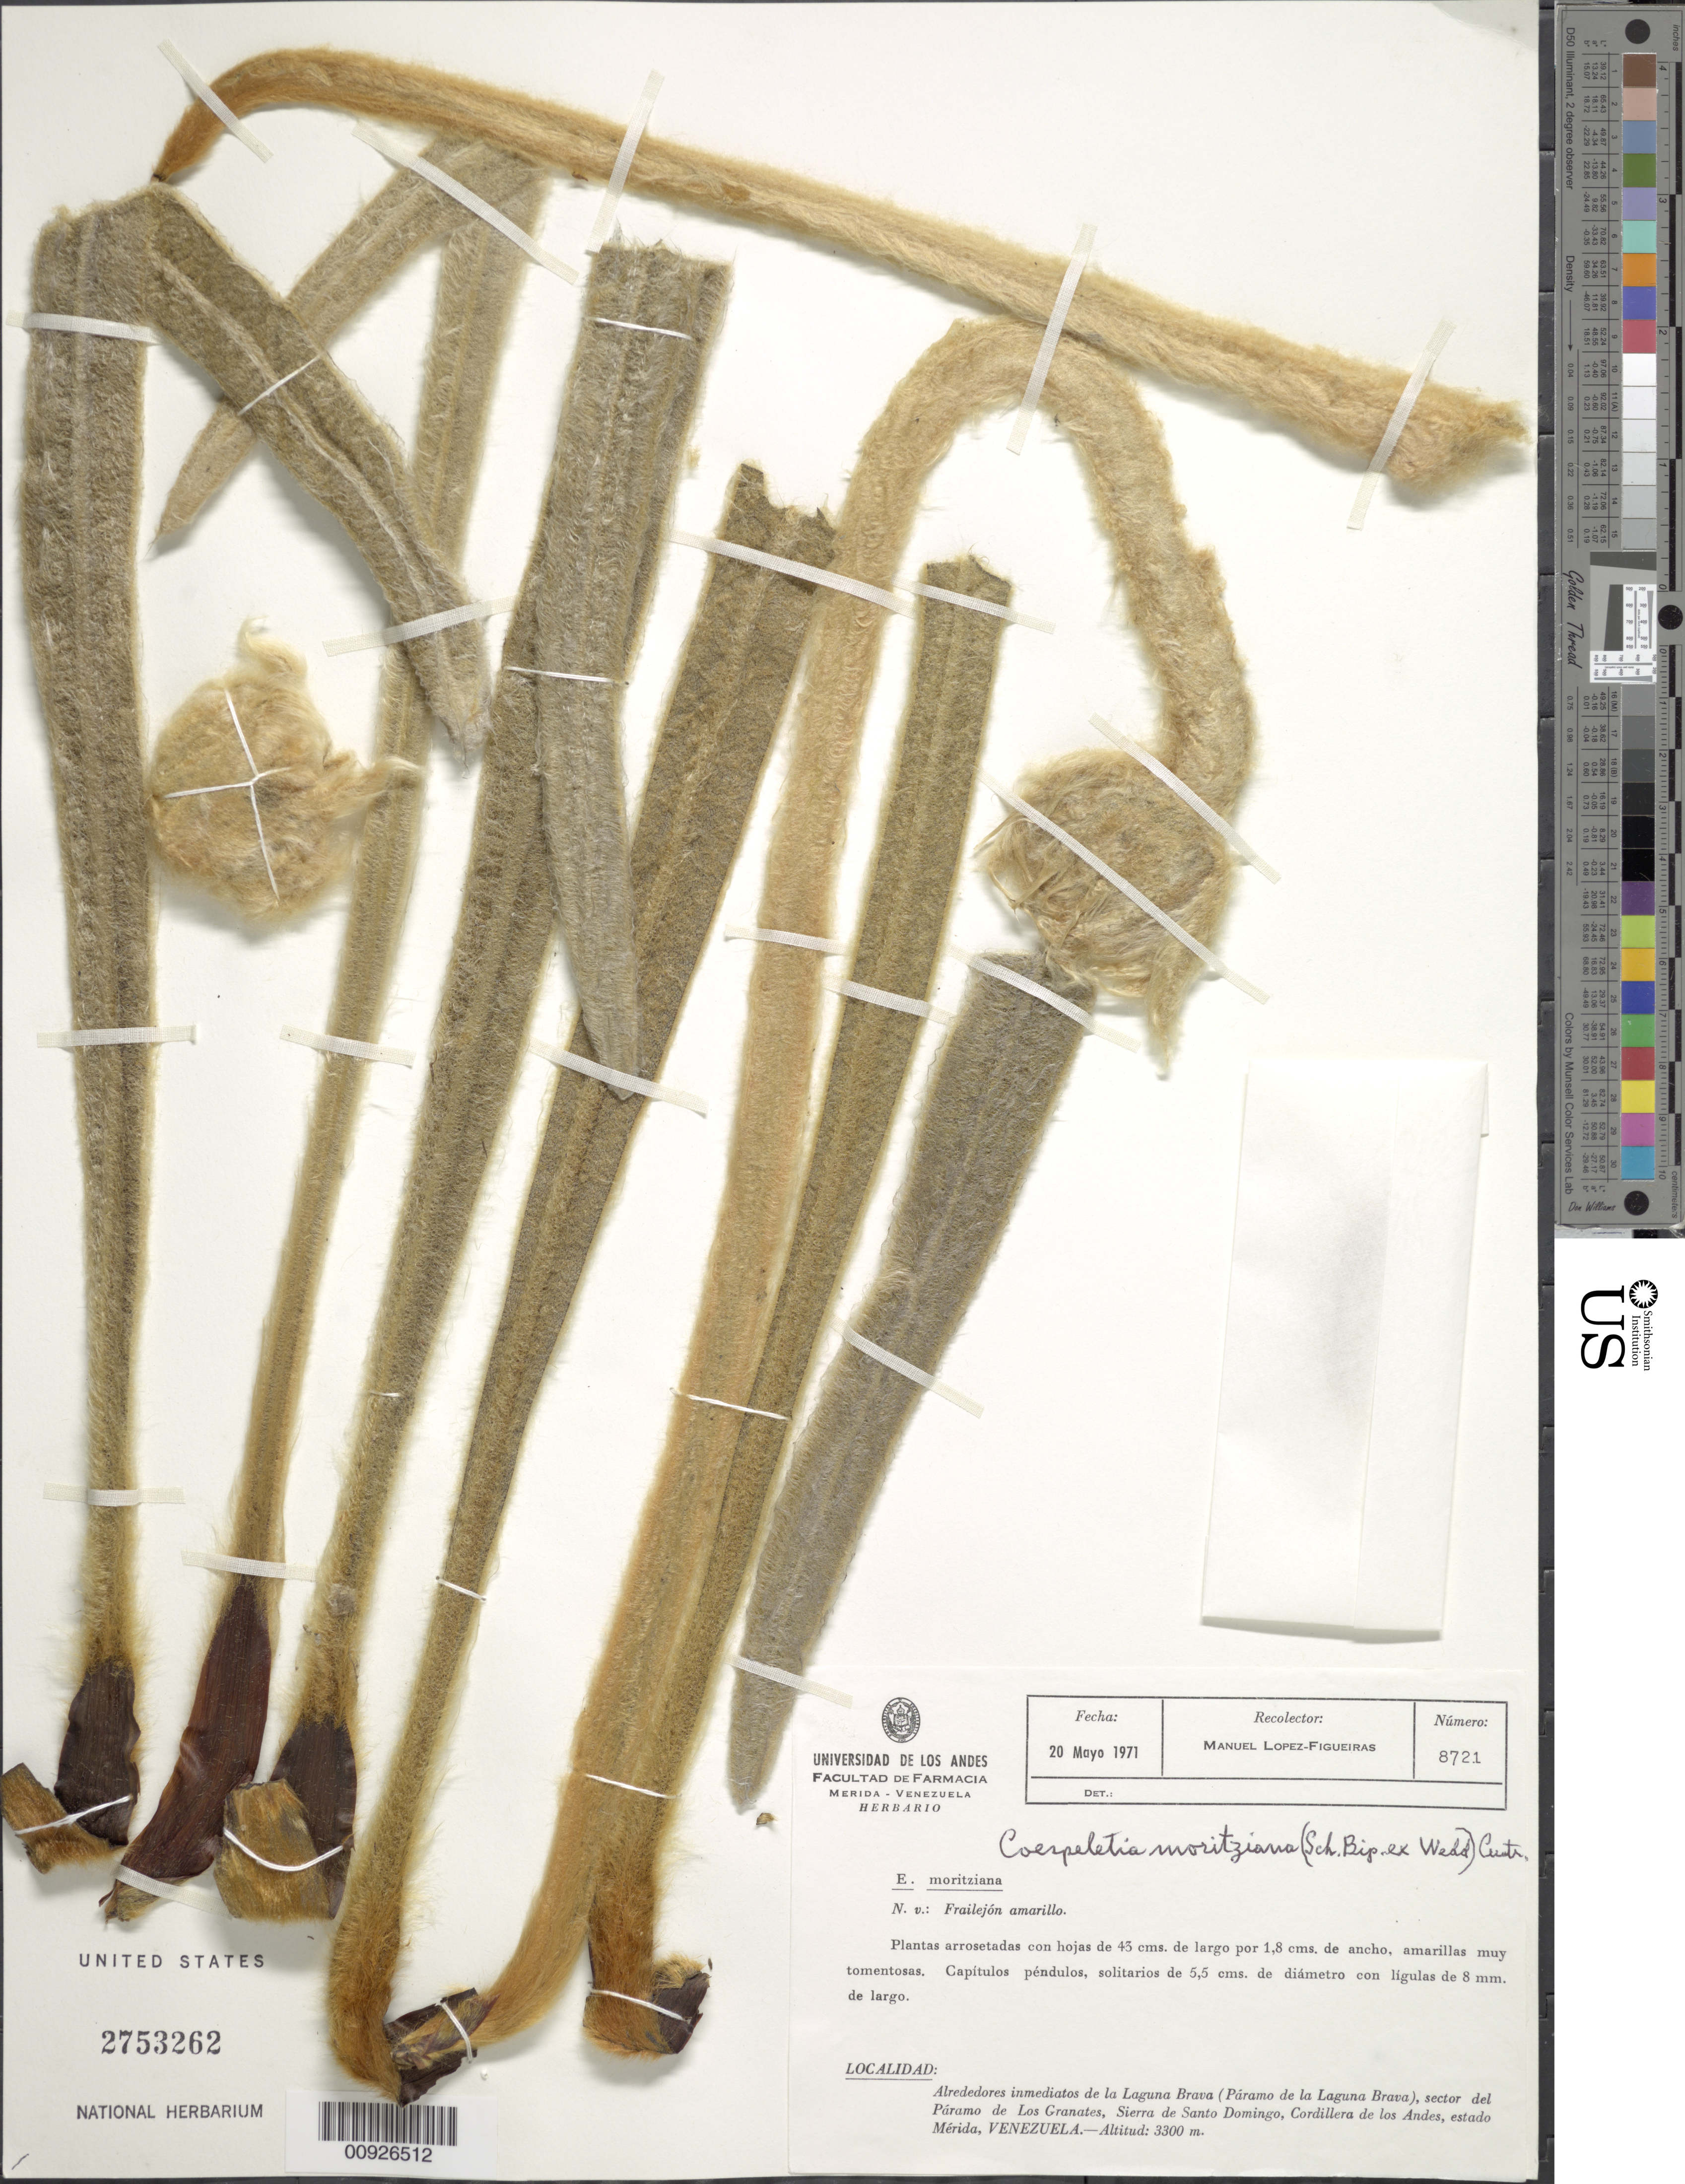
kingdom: Plantae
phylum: Tracheophyta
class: Magnoliopsida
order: Asterales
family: Asteraceae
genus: Coespeletia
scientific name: Coespeletia moritziana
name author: (Sch. Bip. ex Wedd.) Cuatrec.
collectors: M. López Figueiras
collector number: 8721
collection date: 1971-05-20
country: Venezuela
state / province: Mérida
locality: P. de los Granates. Alrededores inmediatos de la Laguna La Brava (Páramo de la Laguna Brava), sector del Páramo de los Granates, Sierra de Santo Domingo, Cordillera de los Andes.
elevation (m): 3300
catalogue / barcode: US 2753262